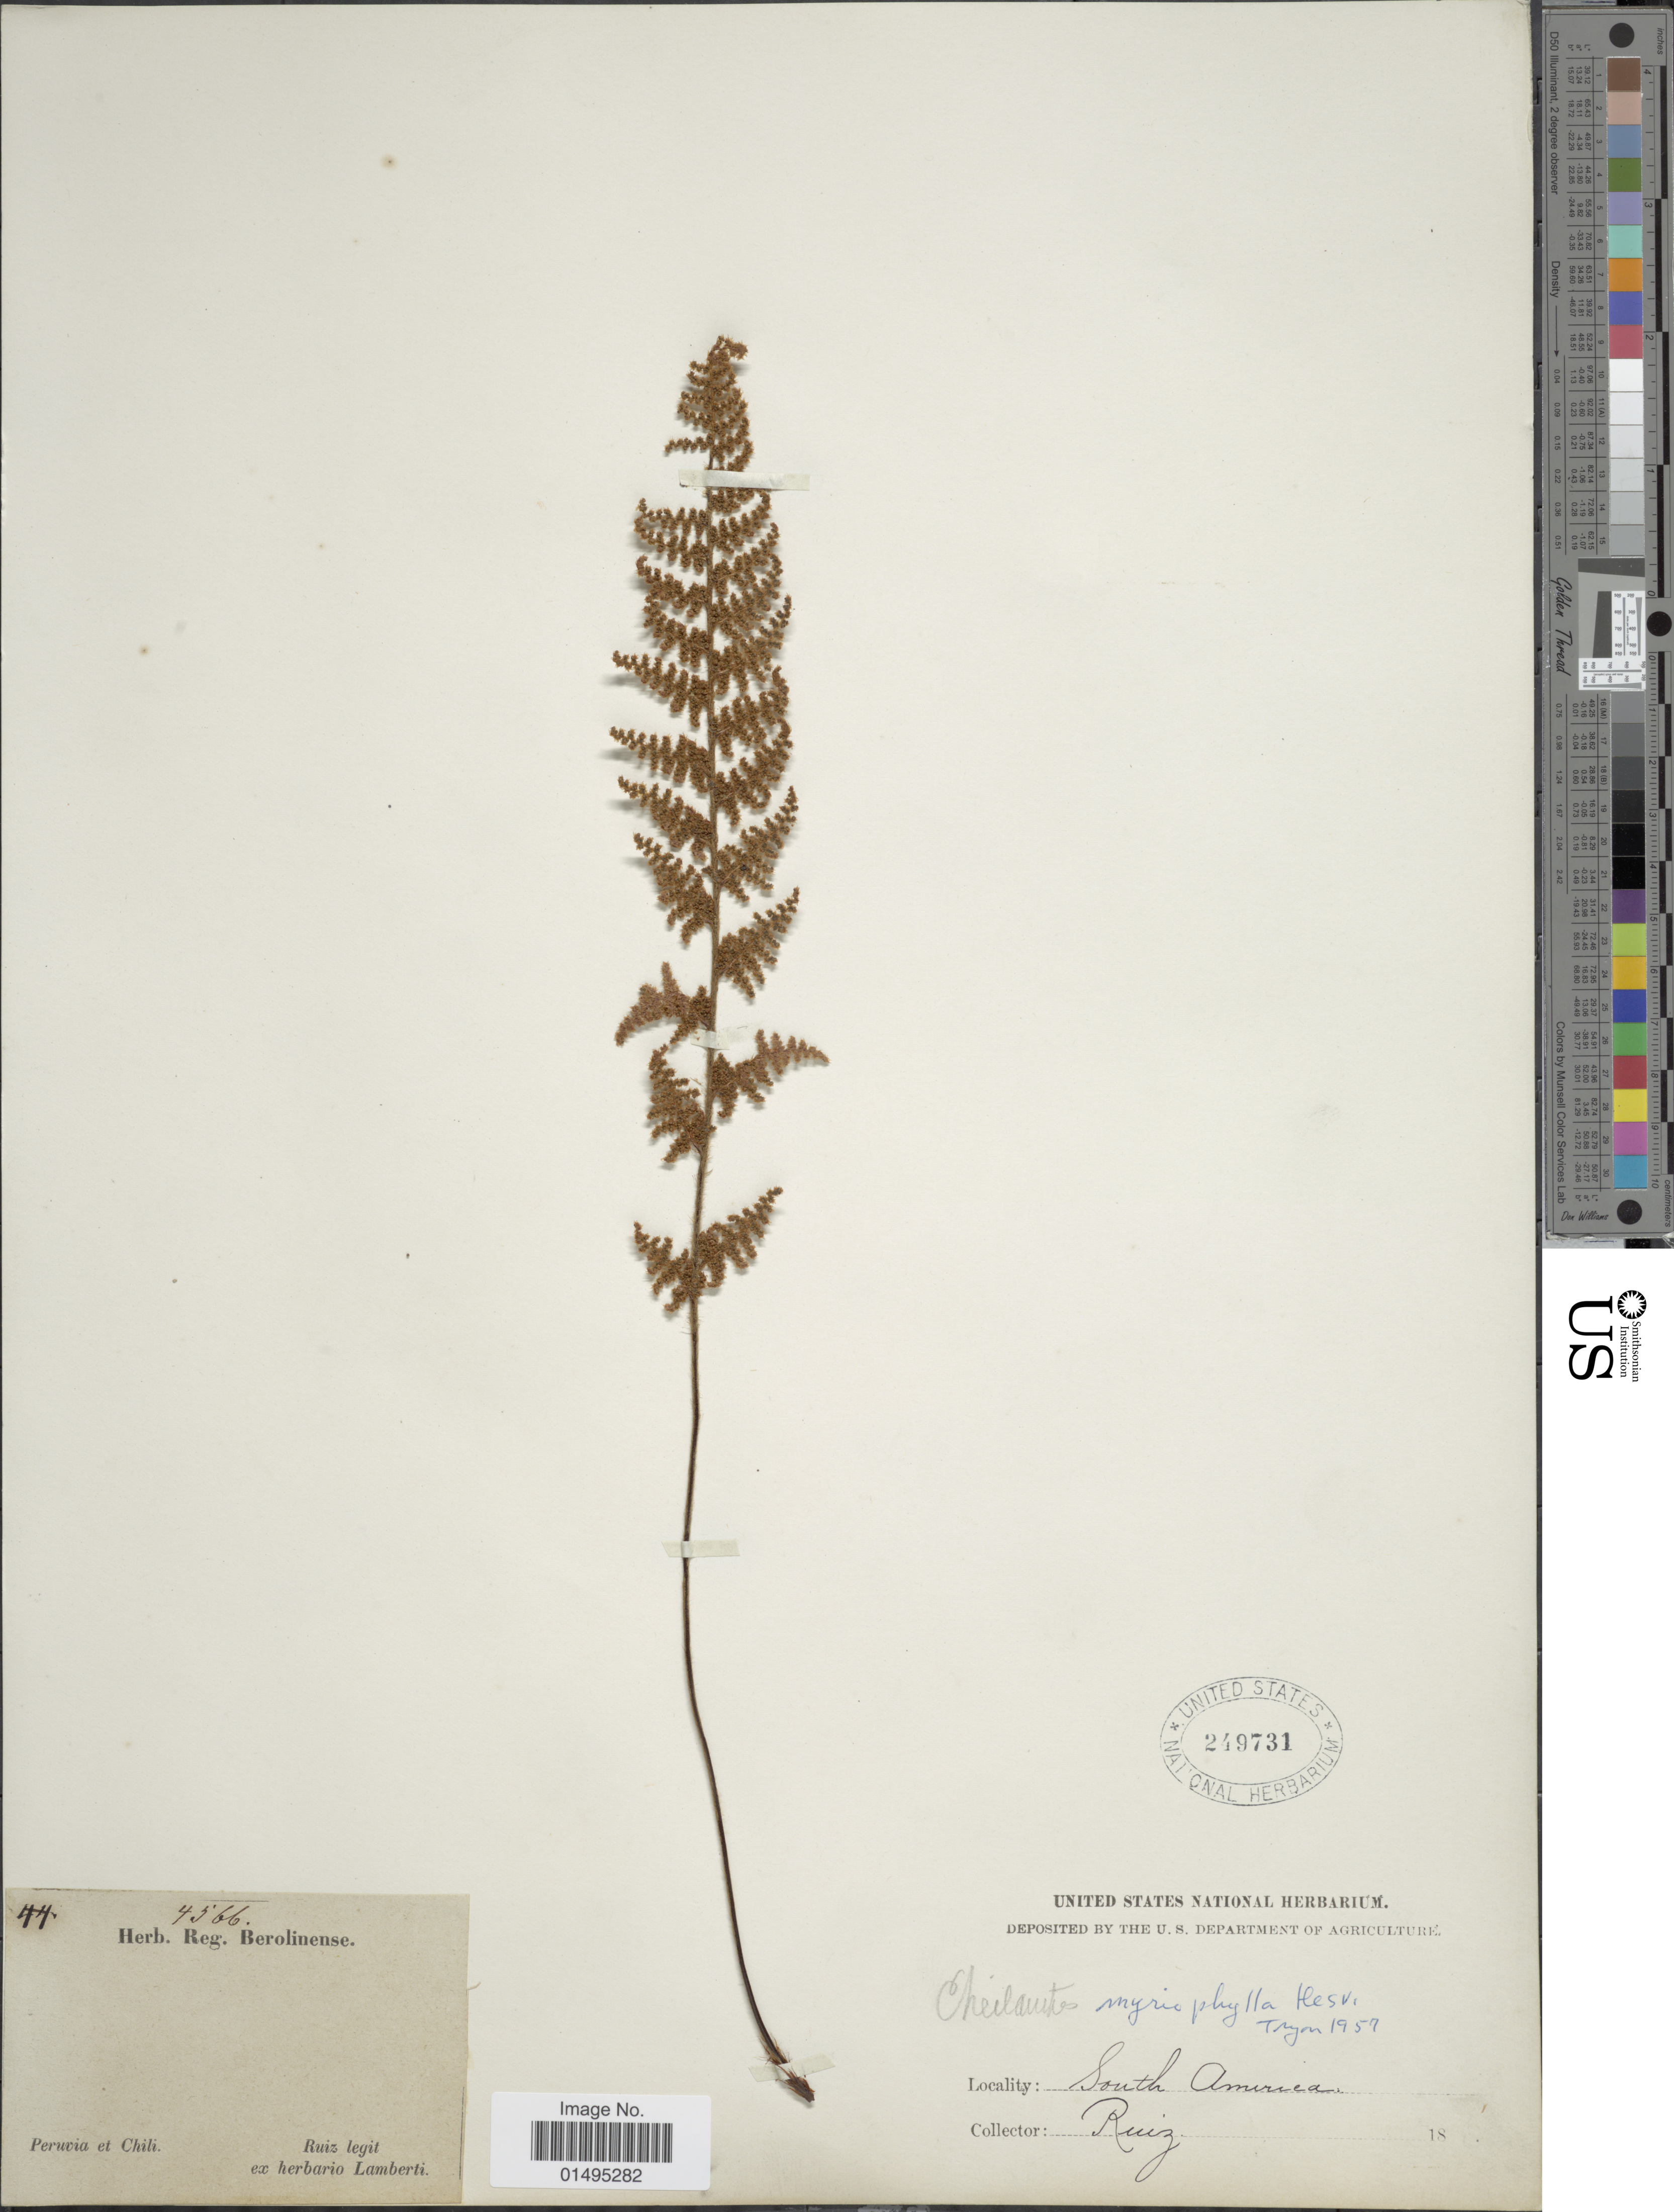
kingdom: Plantae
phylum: Tracheophyta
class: Polypodiopsida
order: Polypodiales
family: Pteridaceae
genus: Myriopteris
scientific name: Myriopteris myriophylla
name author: (Desv.) J. Sm.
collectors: Ruiz, --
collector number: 4366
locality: South America, Peruvia et Chili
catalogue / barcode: US 249731